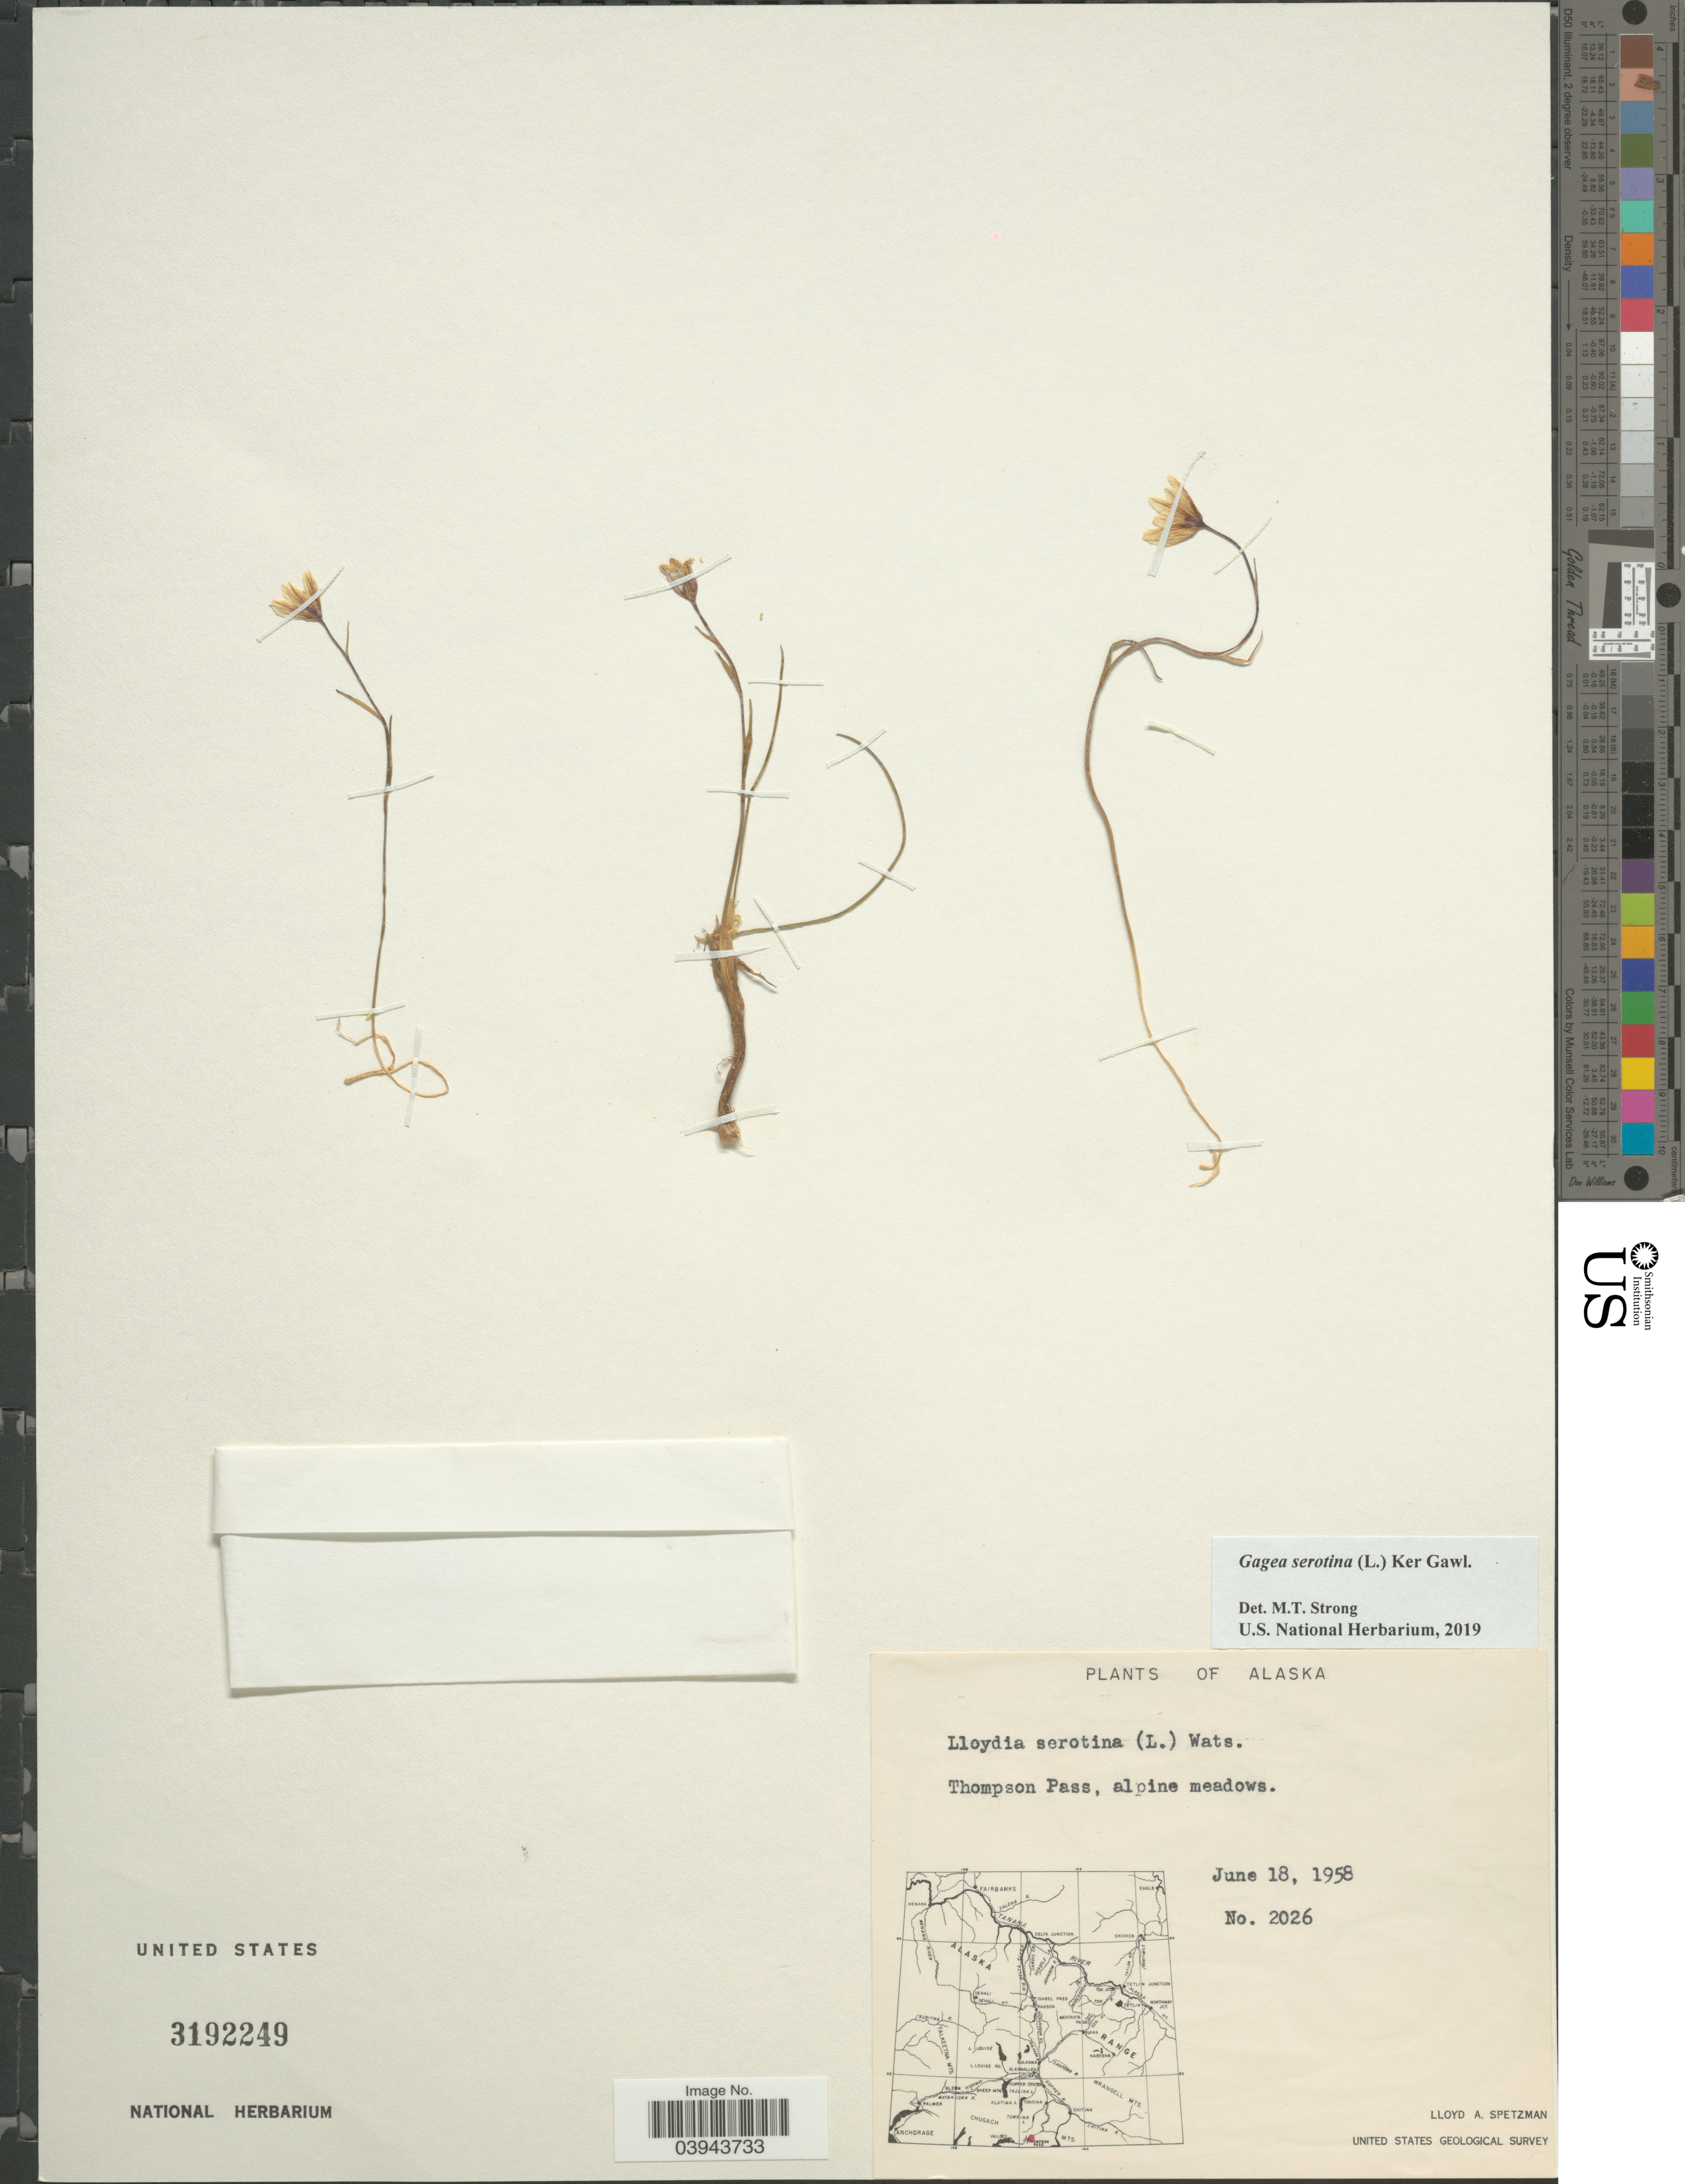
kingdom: Plantae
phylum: Tracheophyta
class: Liliopsida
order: Liliales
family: Liliaceae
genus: Lloydia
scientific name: Lloydia serotina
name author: (L.) Salisb. ex Rchb.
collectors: L. Spetzman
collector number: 2026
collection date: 1958-06-18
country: United States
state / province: Alaska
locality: Thompson Pass.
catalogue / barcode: US 3192249